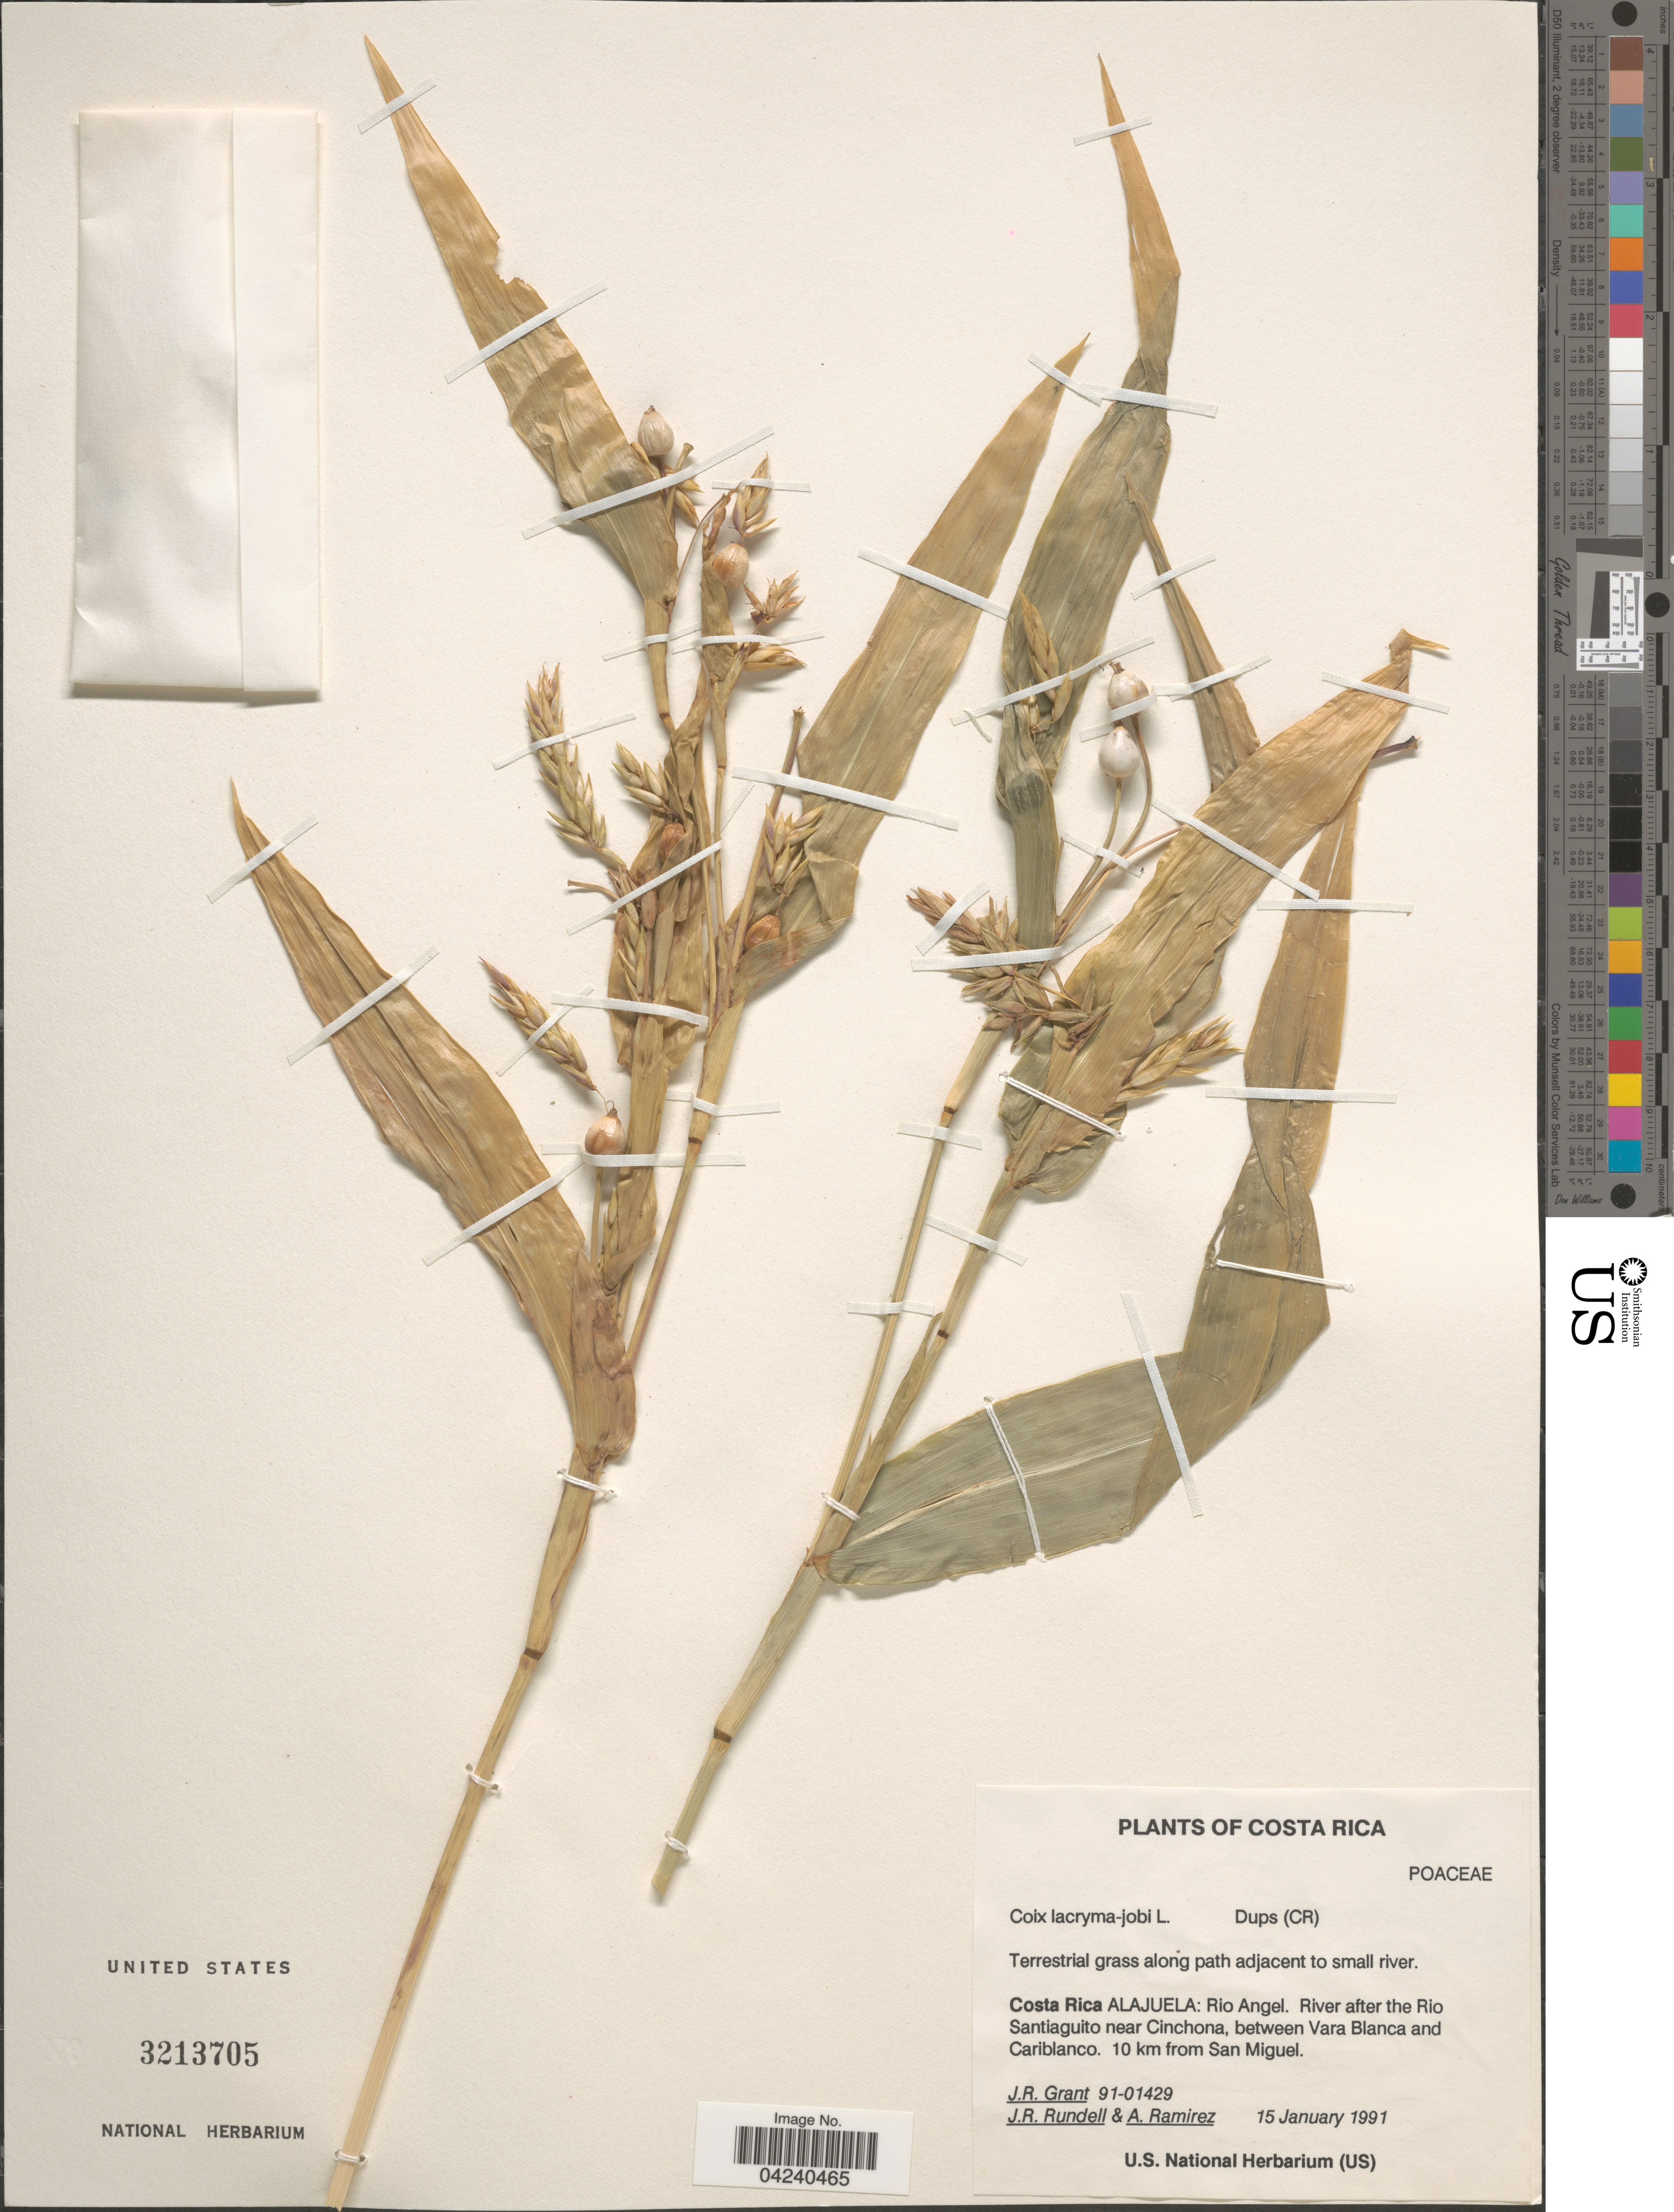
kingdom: Plantae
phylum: Tracheophyta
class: Liliopsida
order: Poales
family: Poaceae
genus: Coix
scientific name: Coix lacryma-jobi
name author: L.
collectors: J. Grant, J. R. Rundell & A. Ramirez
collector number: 91-01429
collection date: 1991-01-15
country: Costa Rica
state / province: Alajuela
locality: Rio Angel. River after the Rio Santiaguito near Cinchona, between Vara Blanca and Cariblanco. 10 km from San Miguel.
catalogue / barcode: US 3213705